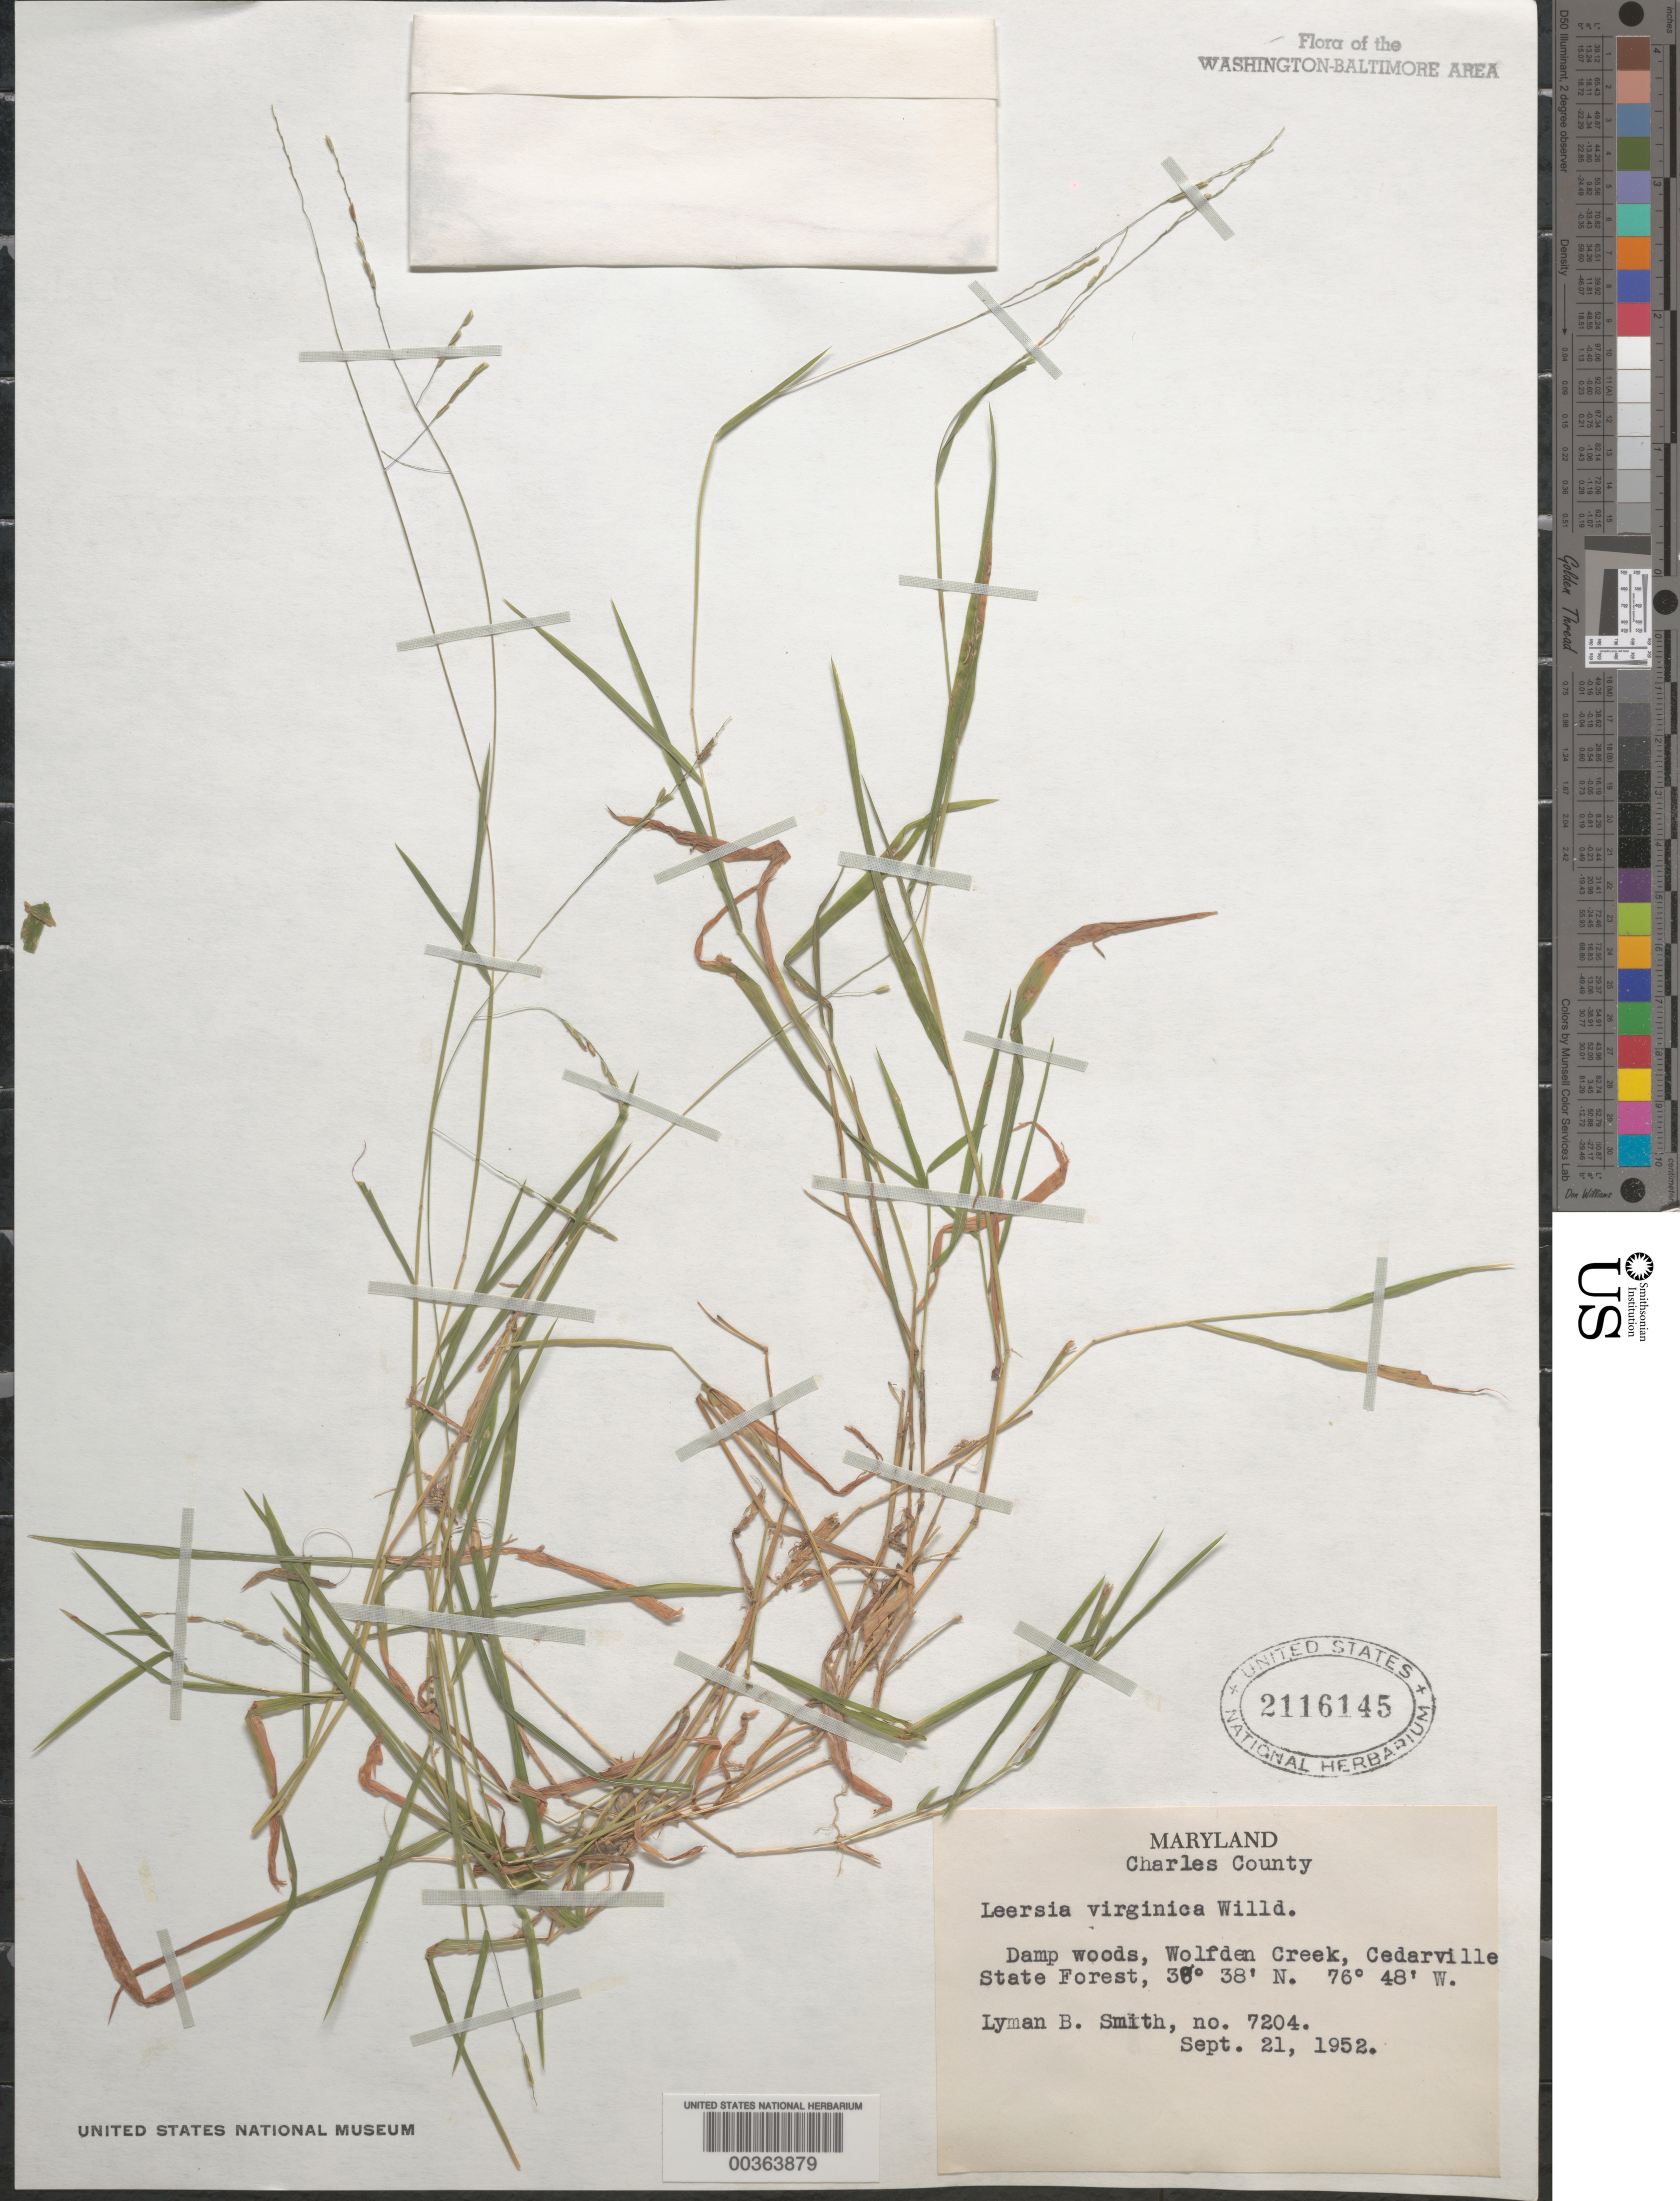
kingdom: Plantae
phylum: Tracheophyta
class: Liliopsida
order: Poales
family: Poaceae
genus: Leersia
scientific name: Leersia virginica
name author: Willd.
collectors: L. Smith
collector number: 7204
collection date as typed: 21 Sep 1952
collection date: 1952-09-21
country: United States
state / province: Maryland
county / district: Charles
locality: Wolfden Creek Cedarville State Forest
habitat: Damp woods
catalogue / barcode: US 2116145